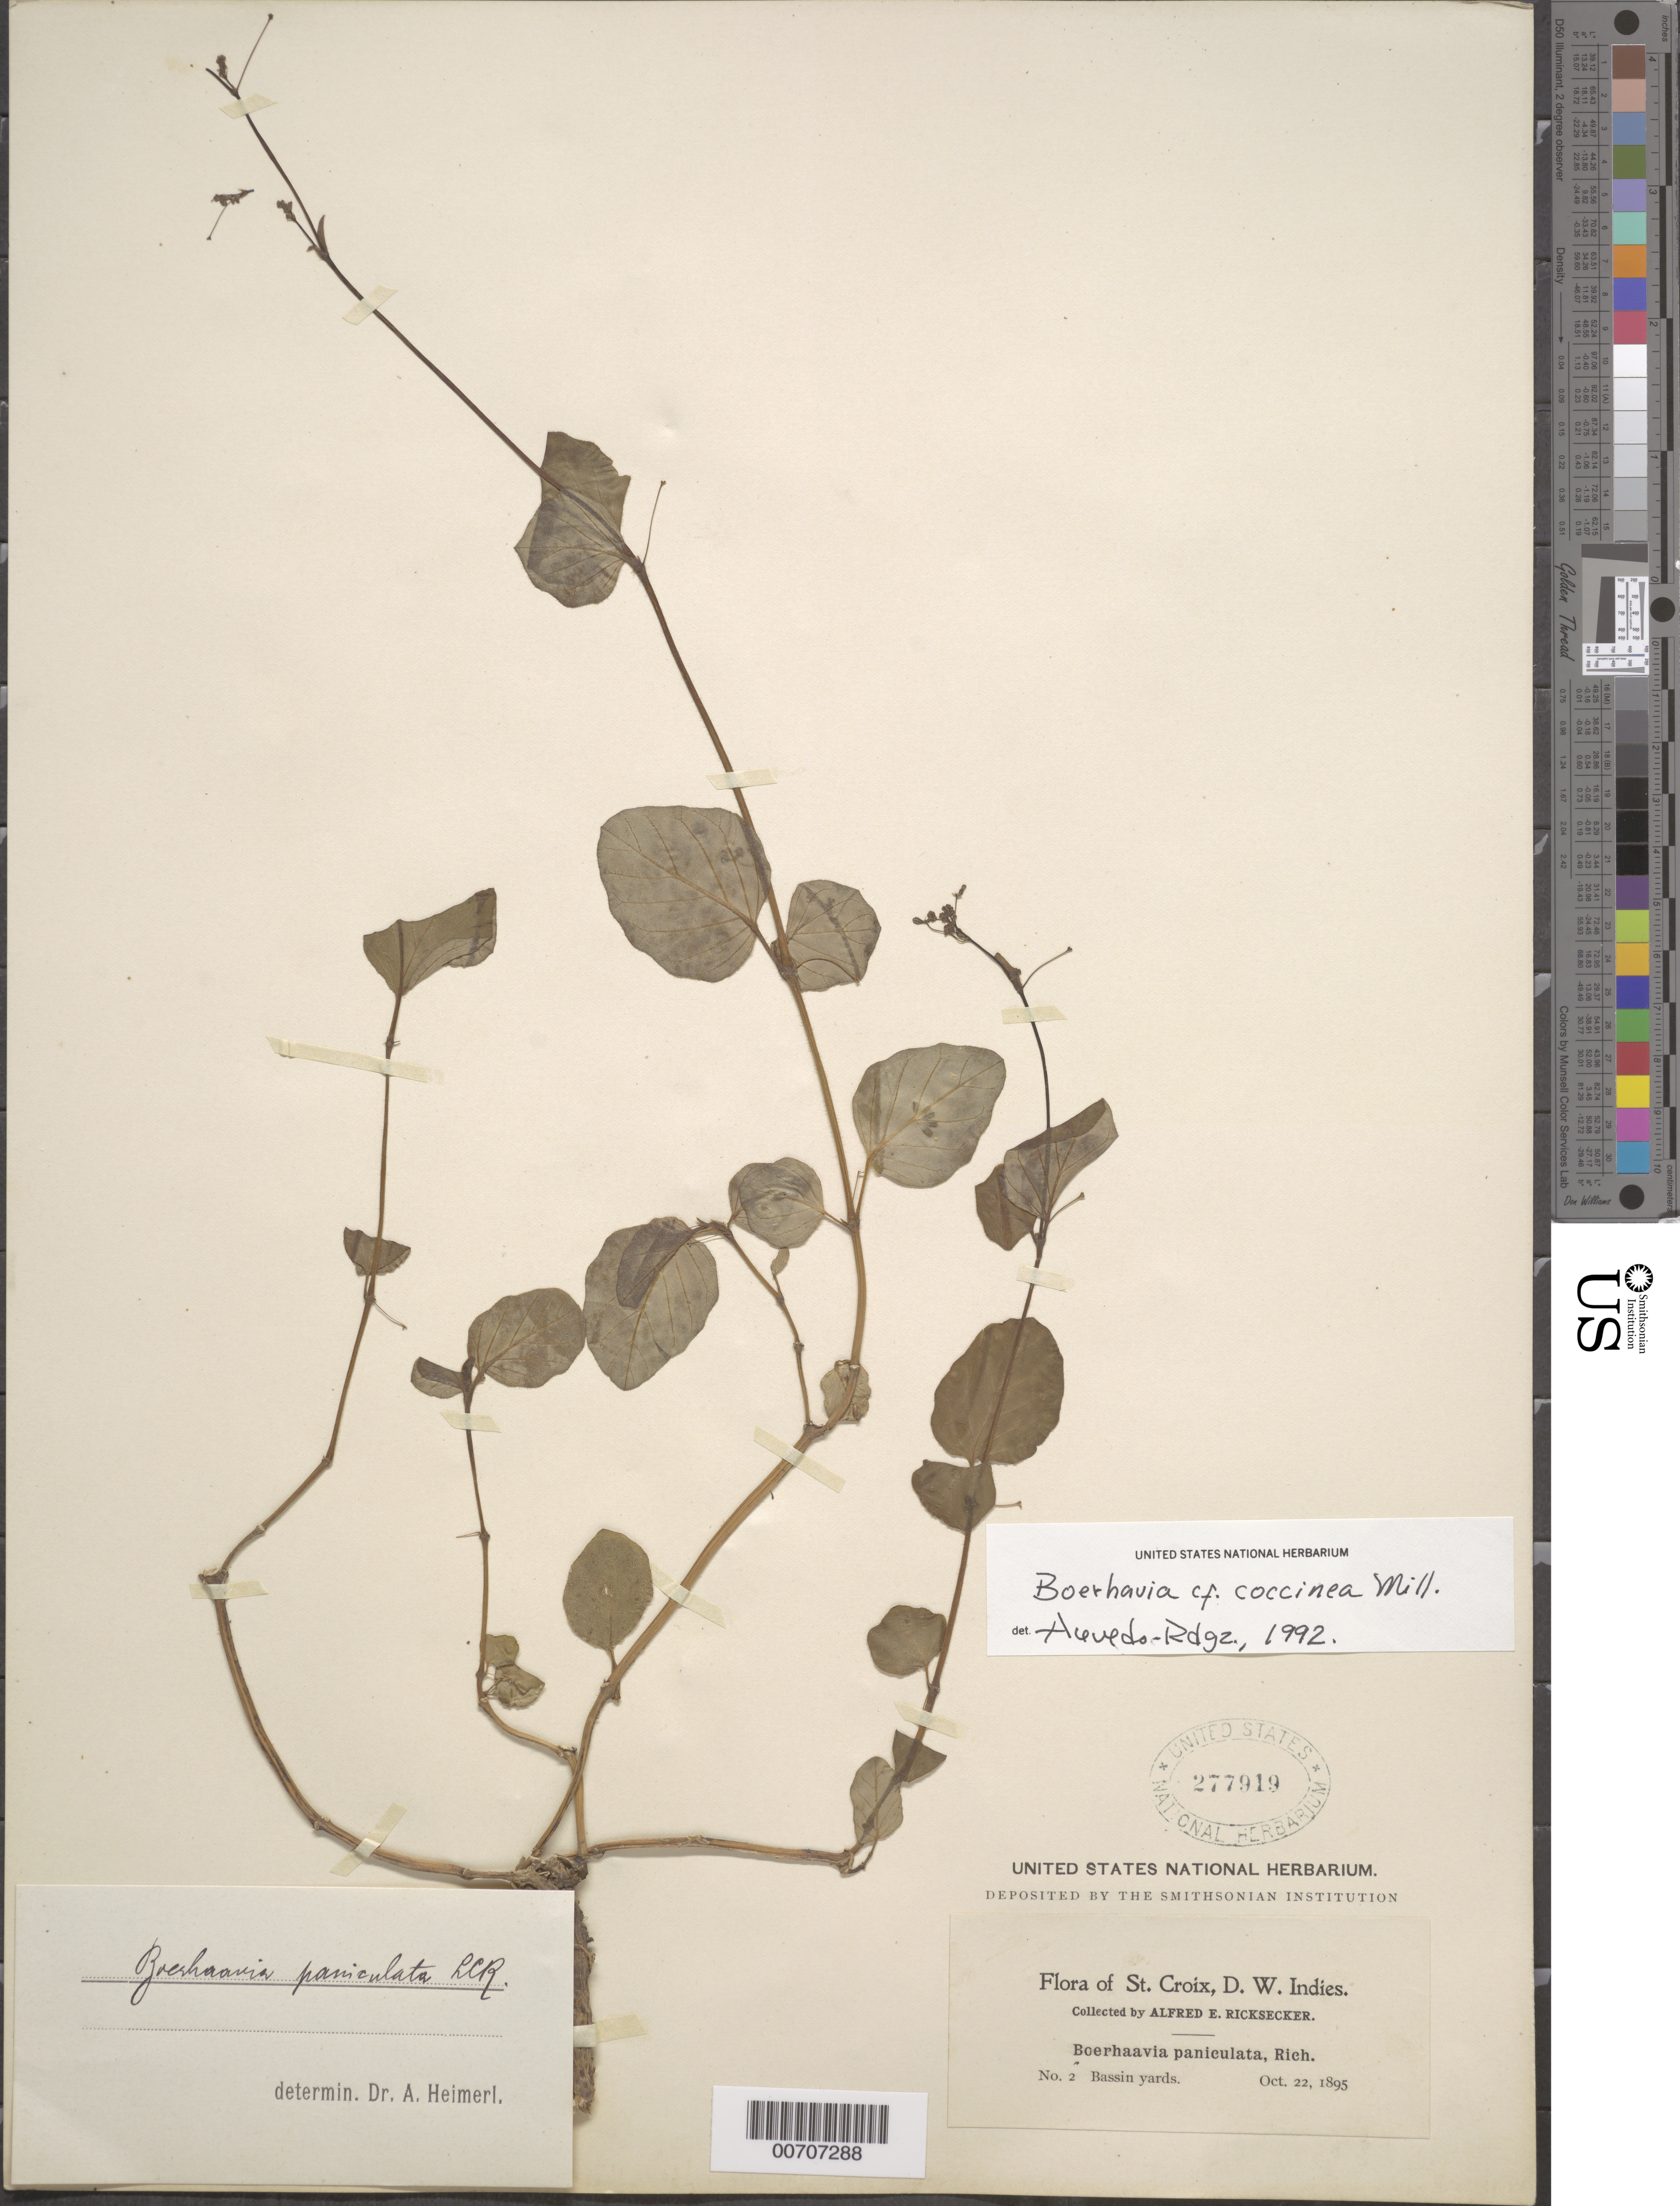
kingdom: Plantae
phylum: Tracheophyta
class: Magnoliopsida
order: Caryophyllales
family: Nyctaginaceae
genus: Boerhavia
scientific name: Boerhavia coccinea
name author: Mill.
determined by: Acevedo-Rodríguez, P., (BOT), Smithsonian Institution - National Museum of Natural History (UNITED STATES)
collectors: A. E. Ricksecker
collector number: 2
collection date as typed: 22 Oct 1895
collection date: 1895-10-22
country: U.S. Virgin Islands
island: St. Croix Island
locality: Bassin yards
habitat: Yards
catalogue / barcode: US 277919